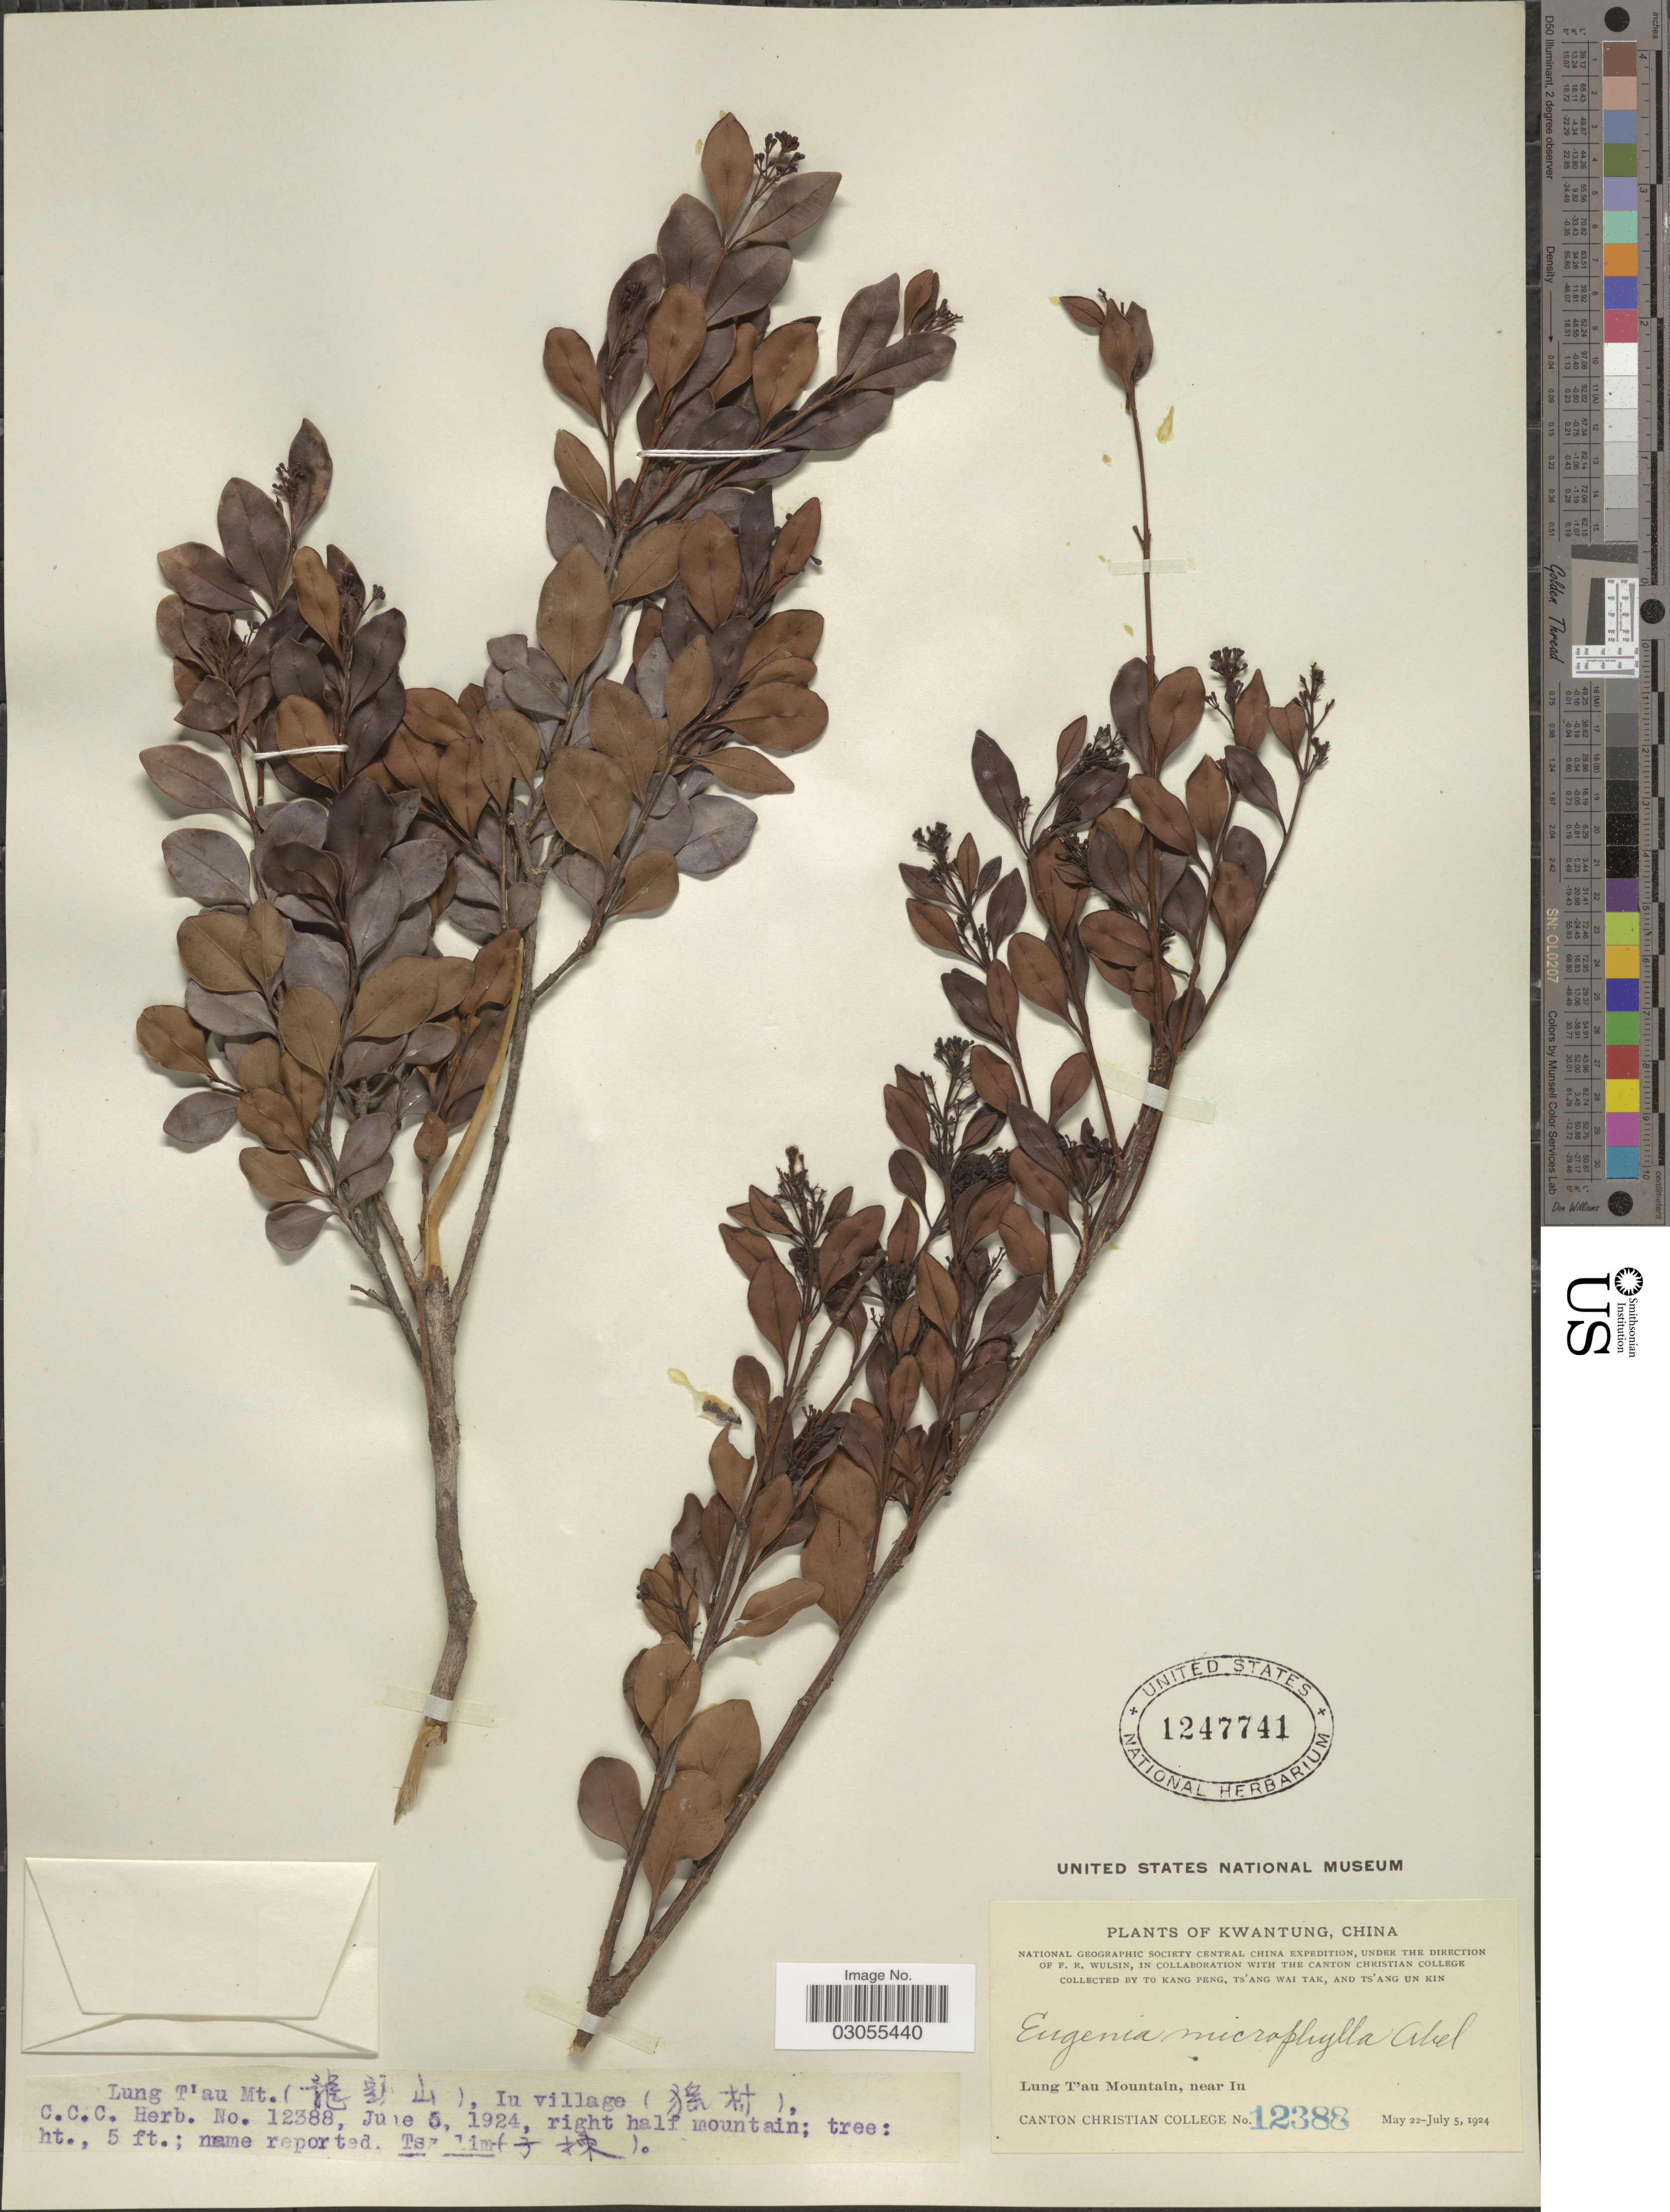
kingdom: Plantae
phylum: Tracheophyta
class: Magnoliopsida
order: Myrtales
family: Myrtaceae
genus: Syzygium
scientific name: Syzygium buxifolium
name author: Hook. & Arn.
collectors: Canton Christian College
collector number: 12388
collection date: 1924-06-05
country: China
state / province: Guangdong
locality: Kwantung. Lung T'au Mt. Iu village. Near Iu.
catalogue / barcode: US 1247741